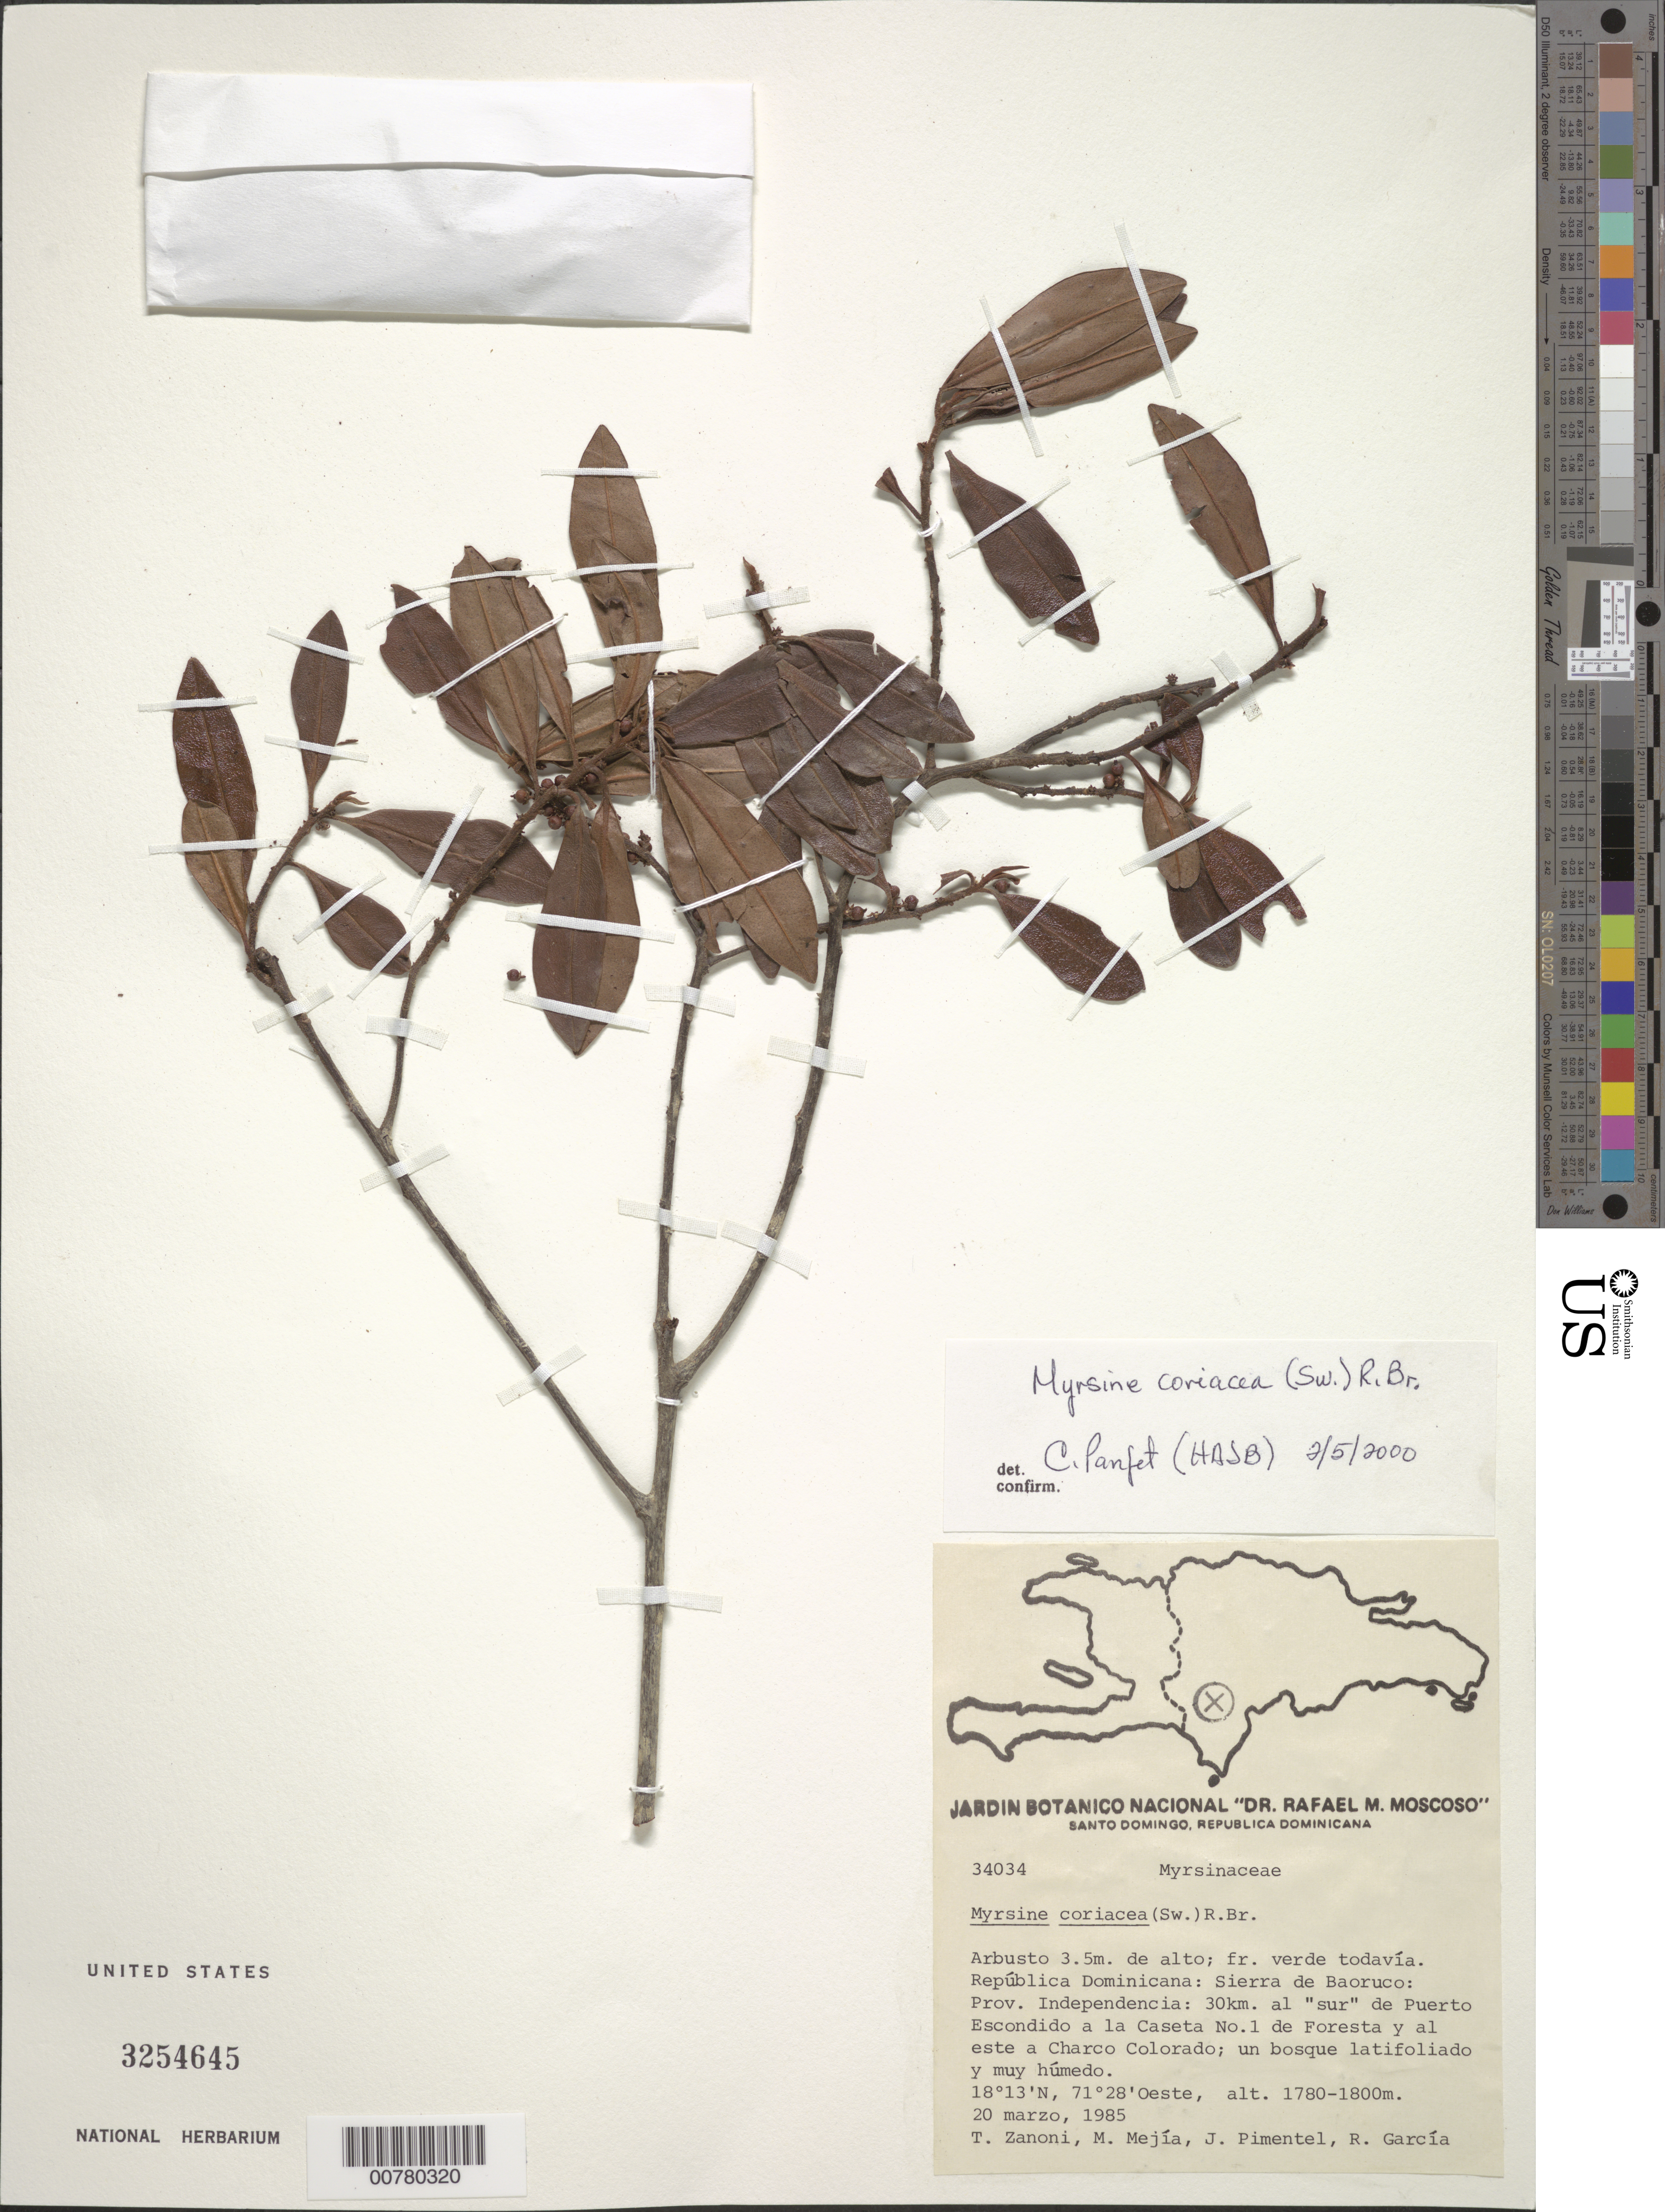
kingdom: Plantae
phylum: Tracheophyta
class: Magnoliopsida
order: Ericales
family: Primulaceae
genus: Myrsine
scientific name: Myrsine coriacea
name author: (Sw.) R. Br. ex Roem. & Schult.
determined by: Panfet, C.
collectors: T. A. Zanoni, M. Mejia, J. Pimentel & R. G. García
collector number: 34034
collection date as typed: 20 Mar 1985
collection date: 1985-03-20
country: Dominican Republic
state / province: Independencia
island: Hispaniola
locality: Sierra de Baoruco, 30 km "south" of Puerto Escondido to the Caseta No.1 of Foresta and east of Charco Colorado.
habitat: Broadleaf and humid forest.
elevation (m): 1780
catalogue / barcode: US 3254645